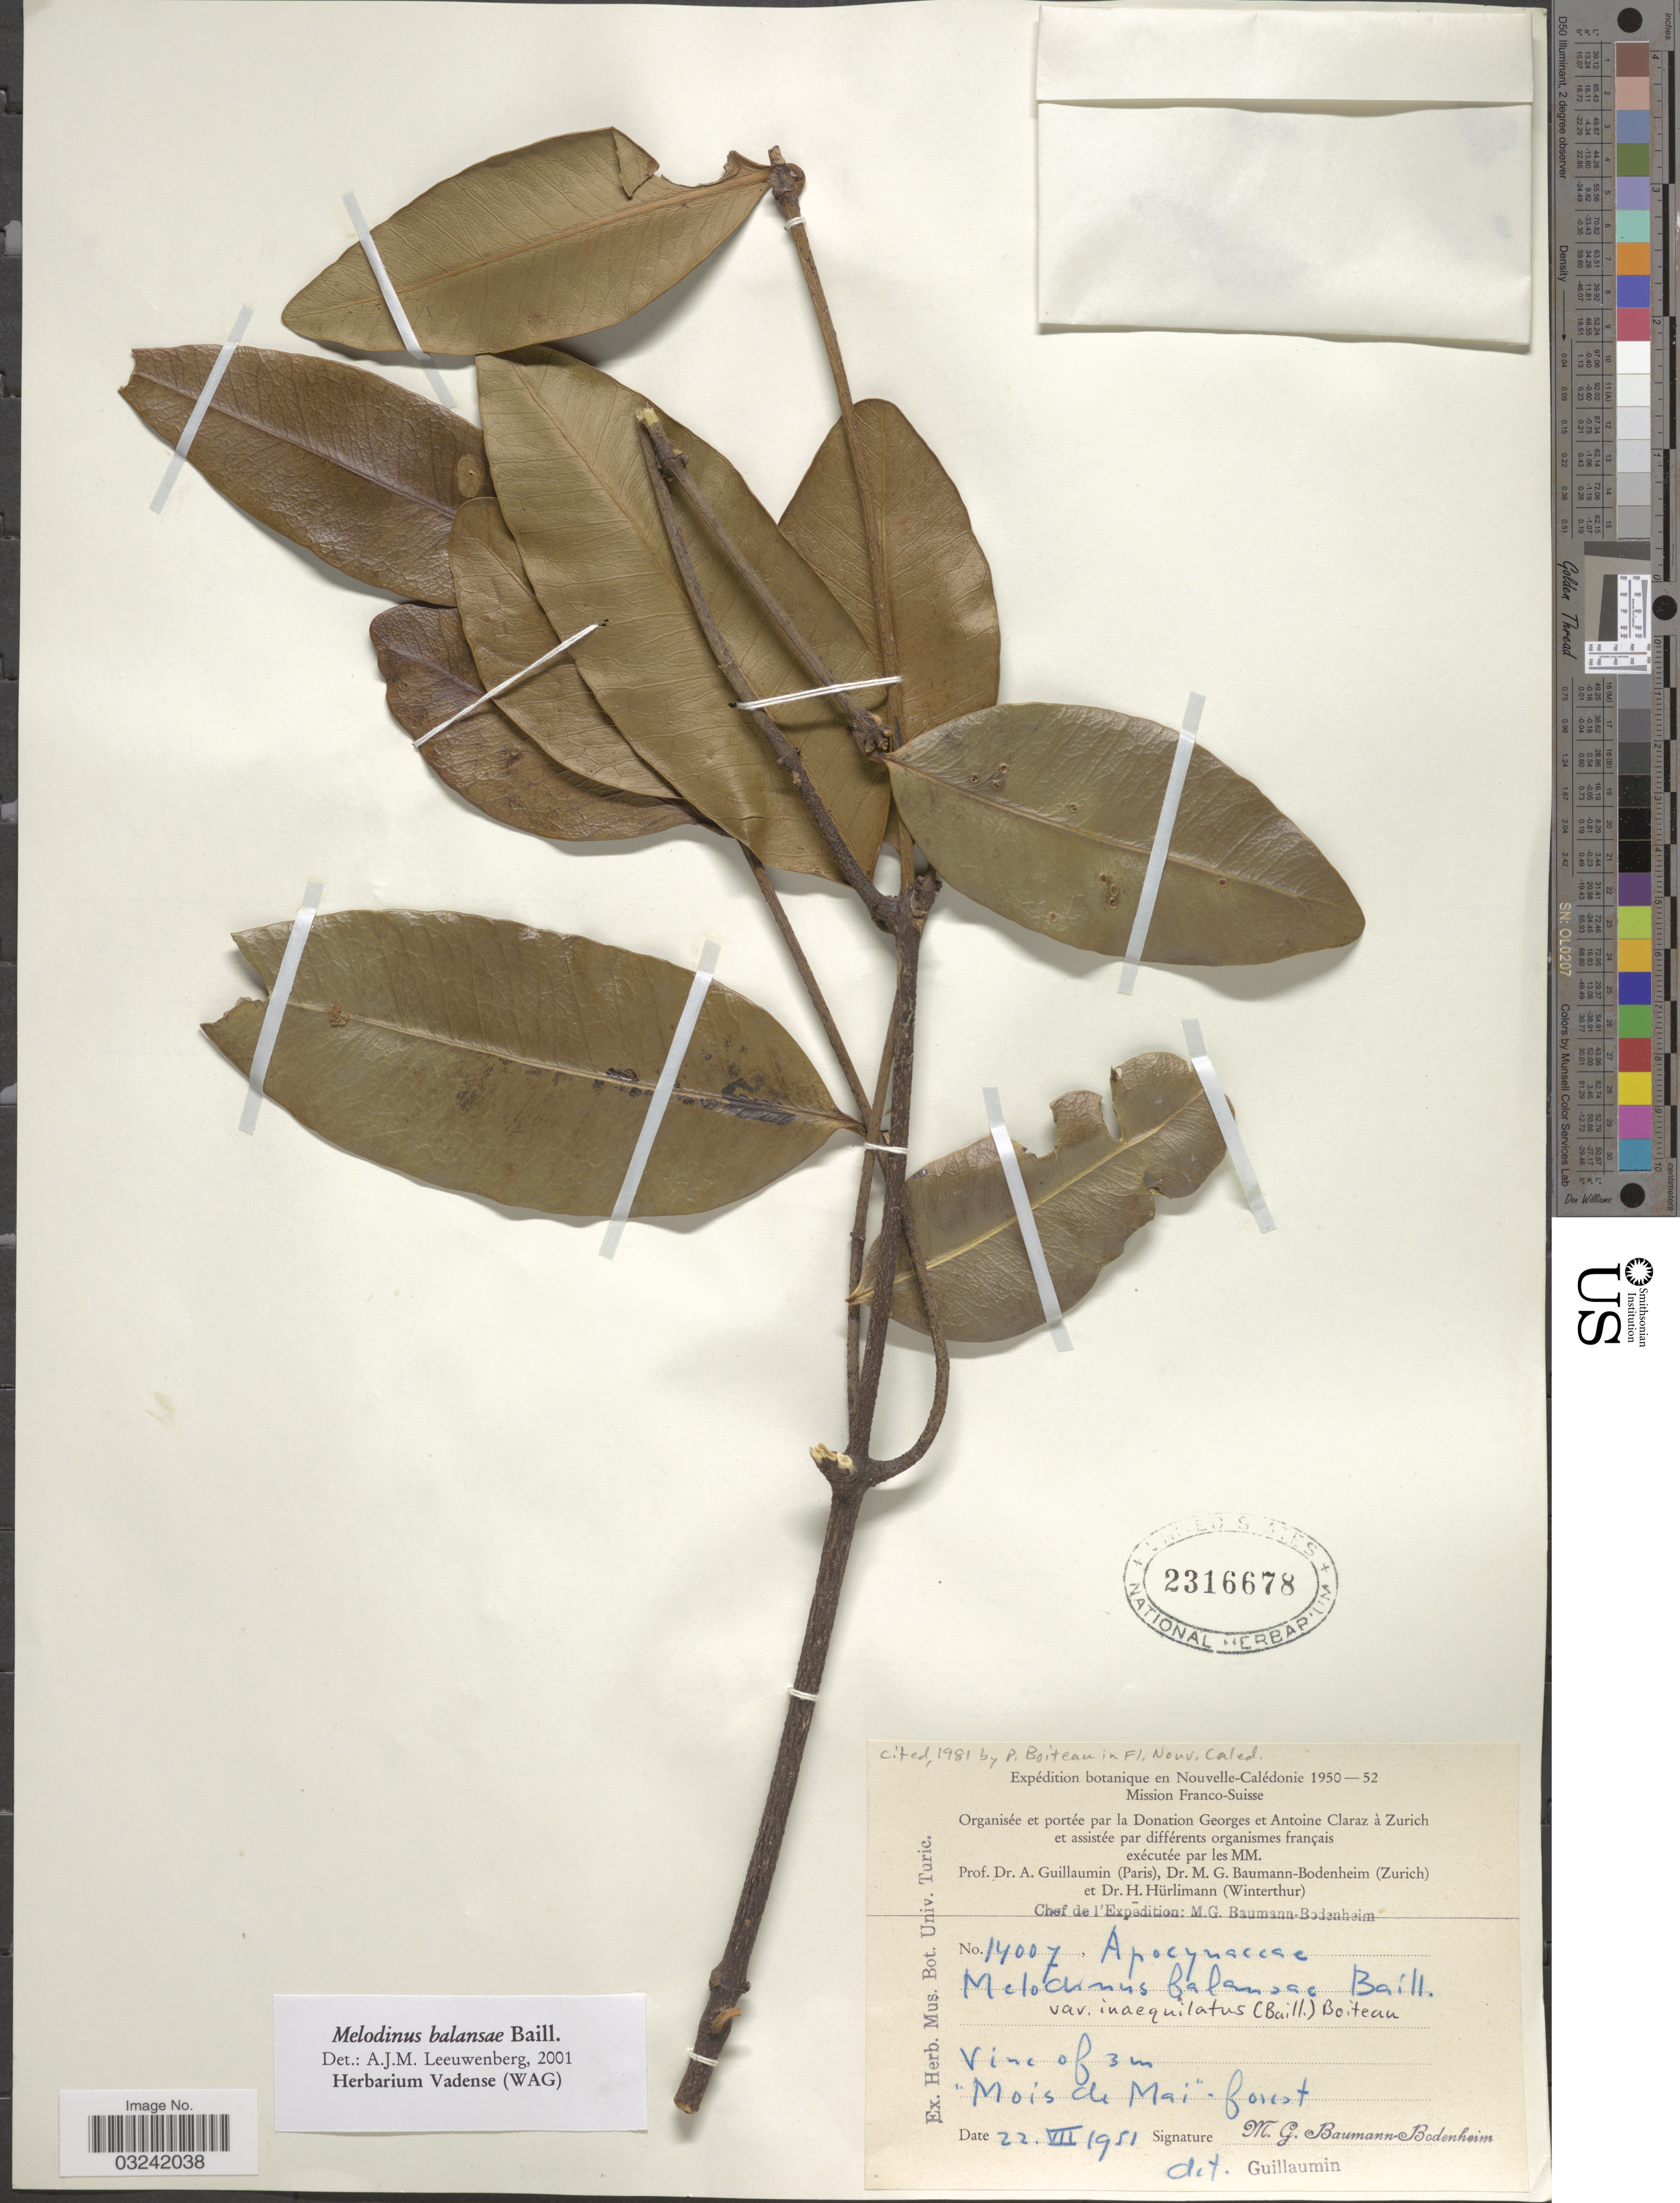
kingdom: Plantae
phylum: Tracheophyta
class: Magnoliopsida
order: Gentianales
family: Apocynaceae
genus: Melodinus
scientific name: Melodinus balansae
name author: Baill.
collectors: M. G. Baumann-Bodenheim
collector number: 14007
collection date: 1951-07-22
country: New Caledonia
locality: Nouvelle-Calédonie, Mois de Mai.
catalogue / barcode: US 2316678